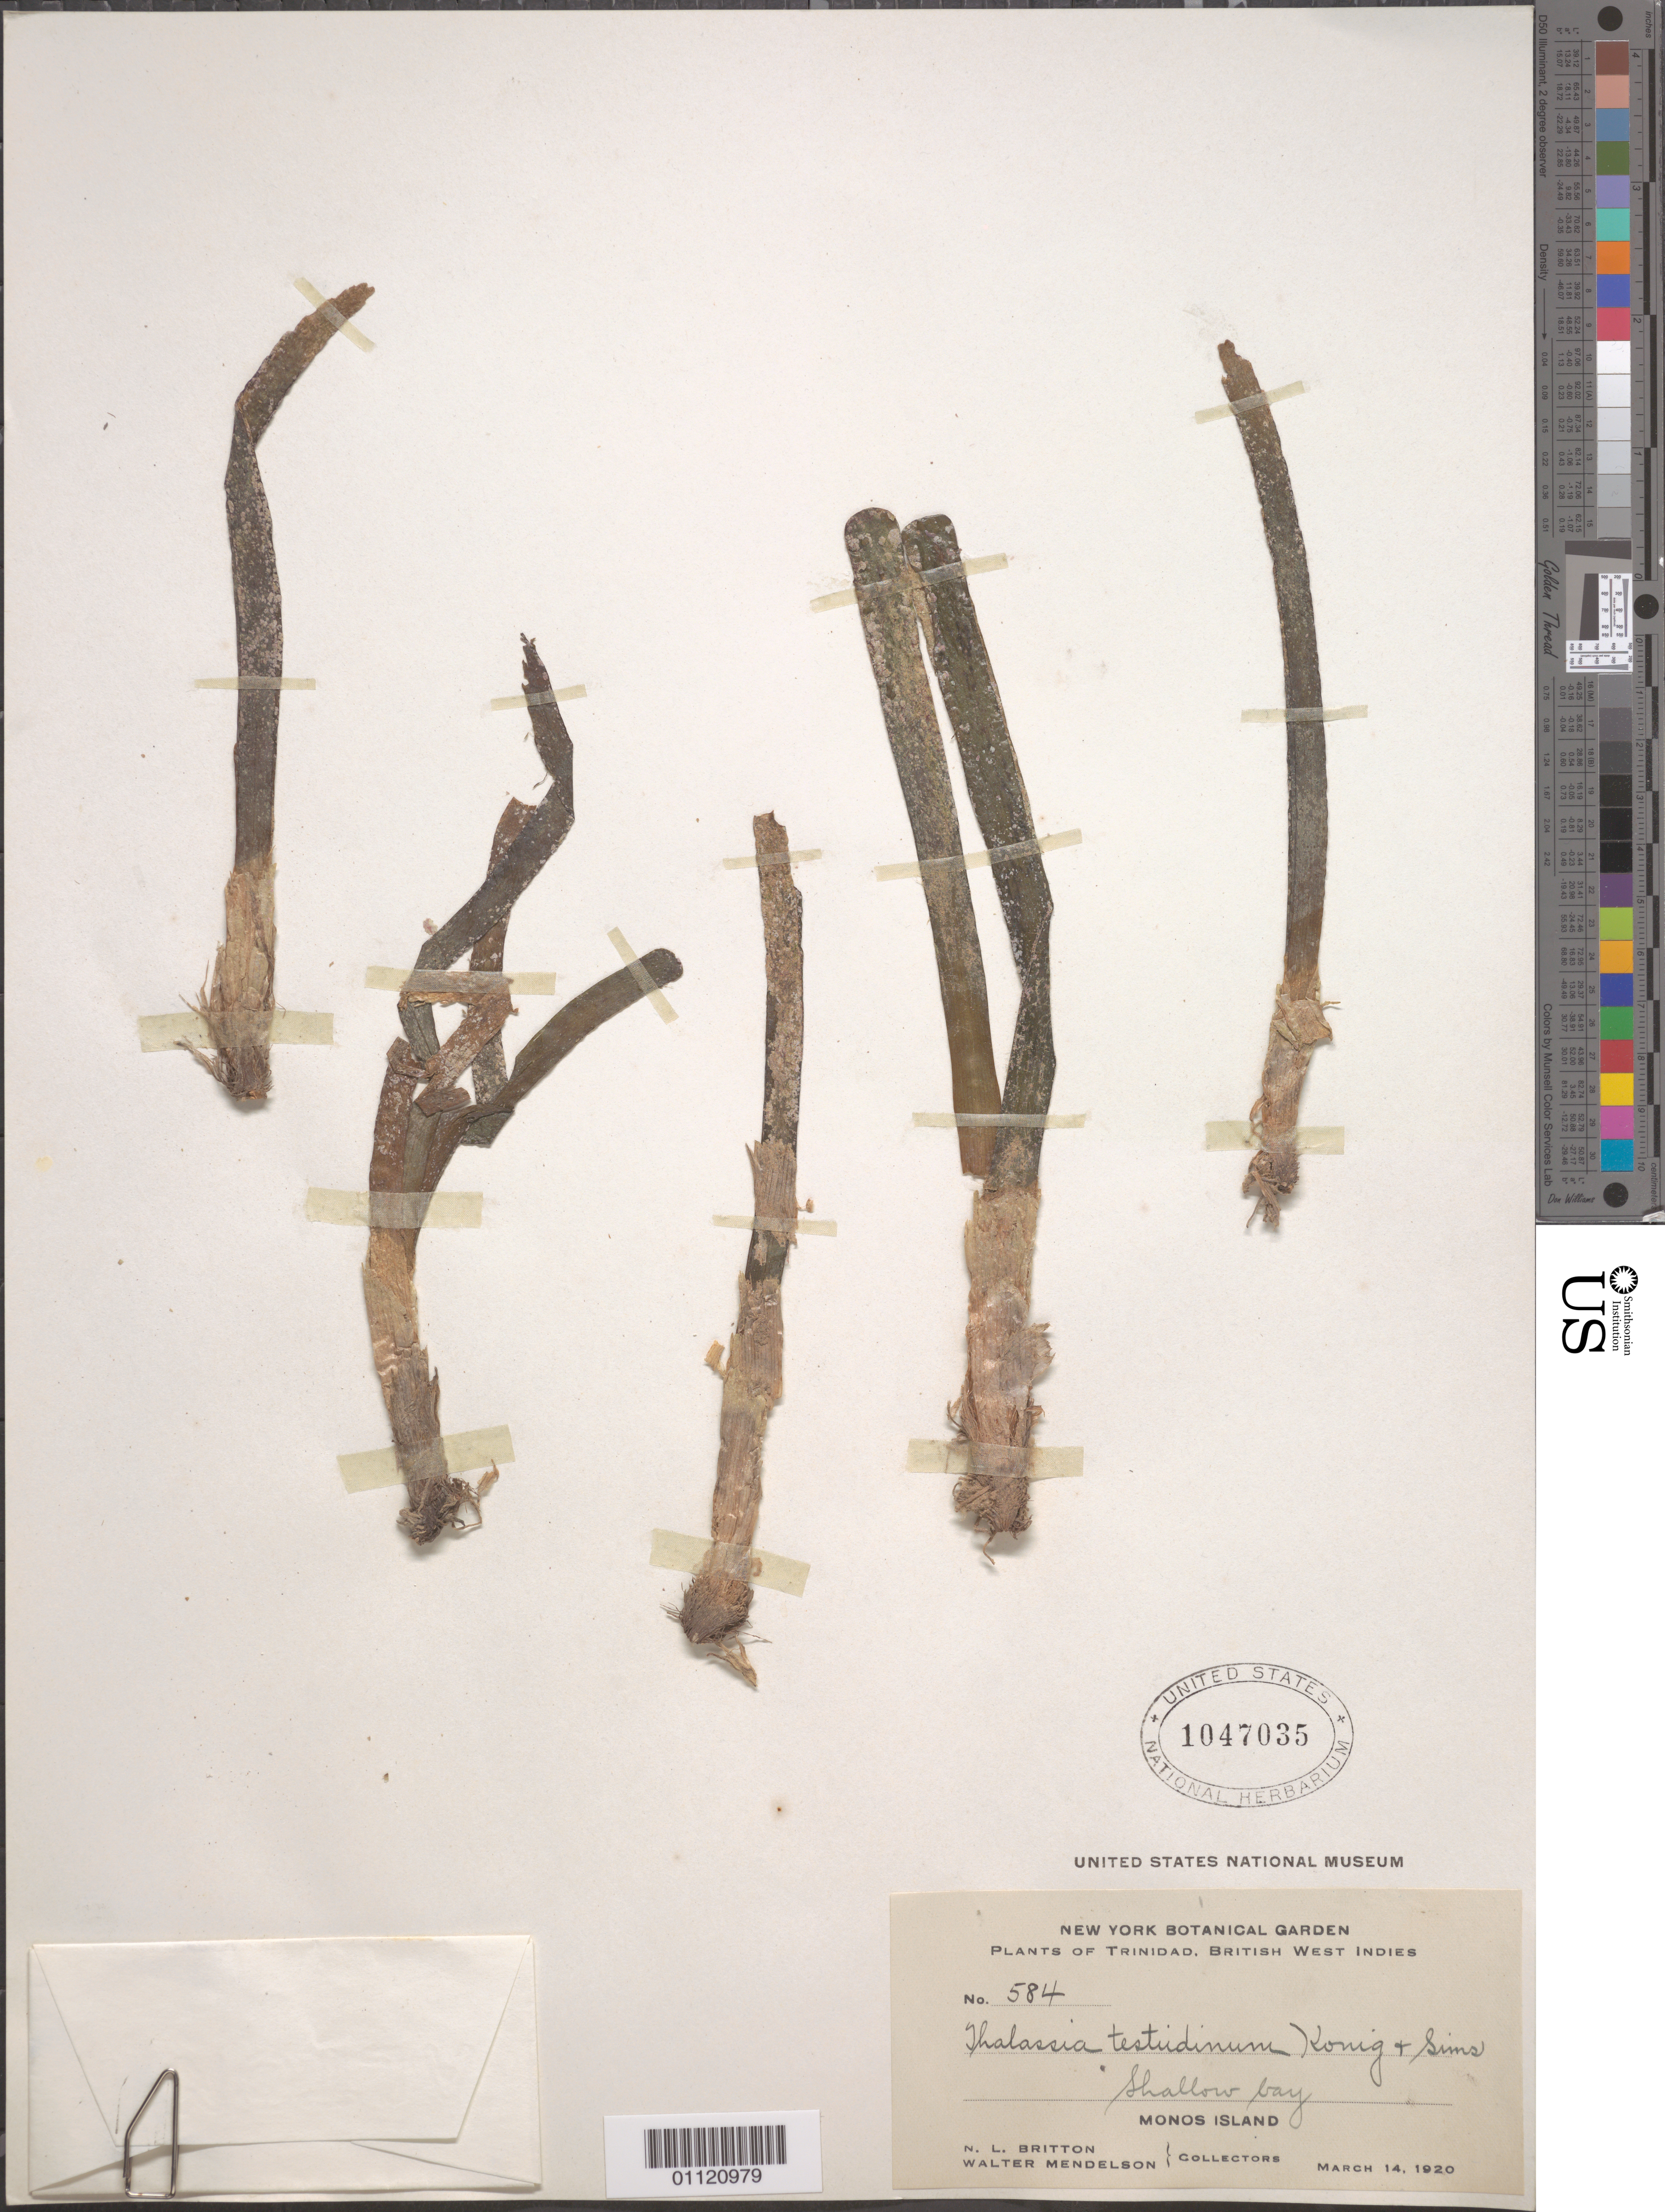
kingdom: Plantae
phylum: Tracheophyta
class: Liliopsida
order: Alismatales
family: Hydrocharitaceae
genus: Thalassia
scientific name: Thalassia testudinum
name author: Banks & Sol. ex K.D. Koenig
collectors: N. Britton & W. Mendelson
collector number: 584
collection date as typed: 14 Mar 1920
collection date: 1920-03-14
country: Trinidad and Tobago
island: Monos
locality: Shallow Bay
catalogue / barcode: US 1047035